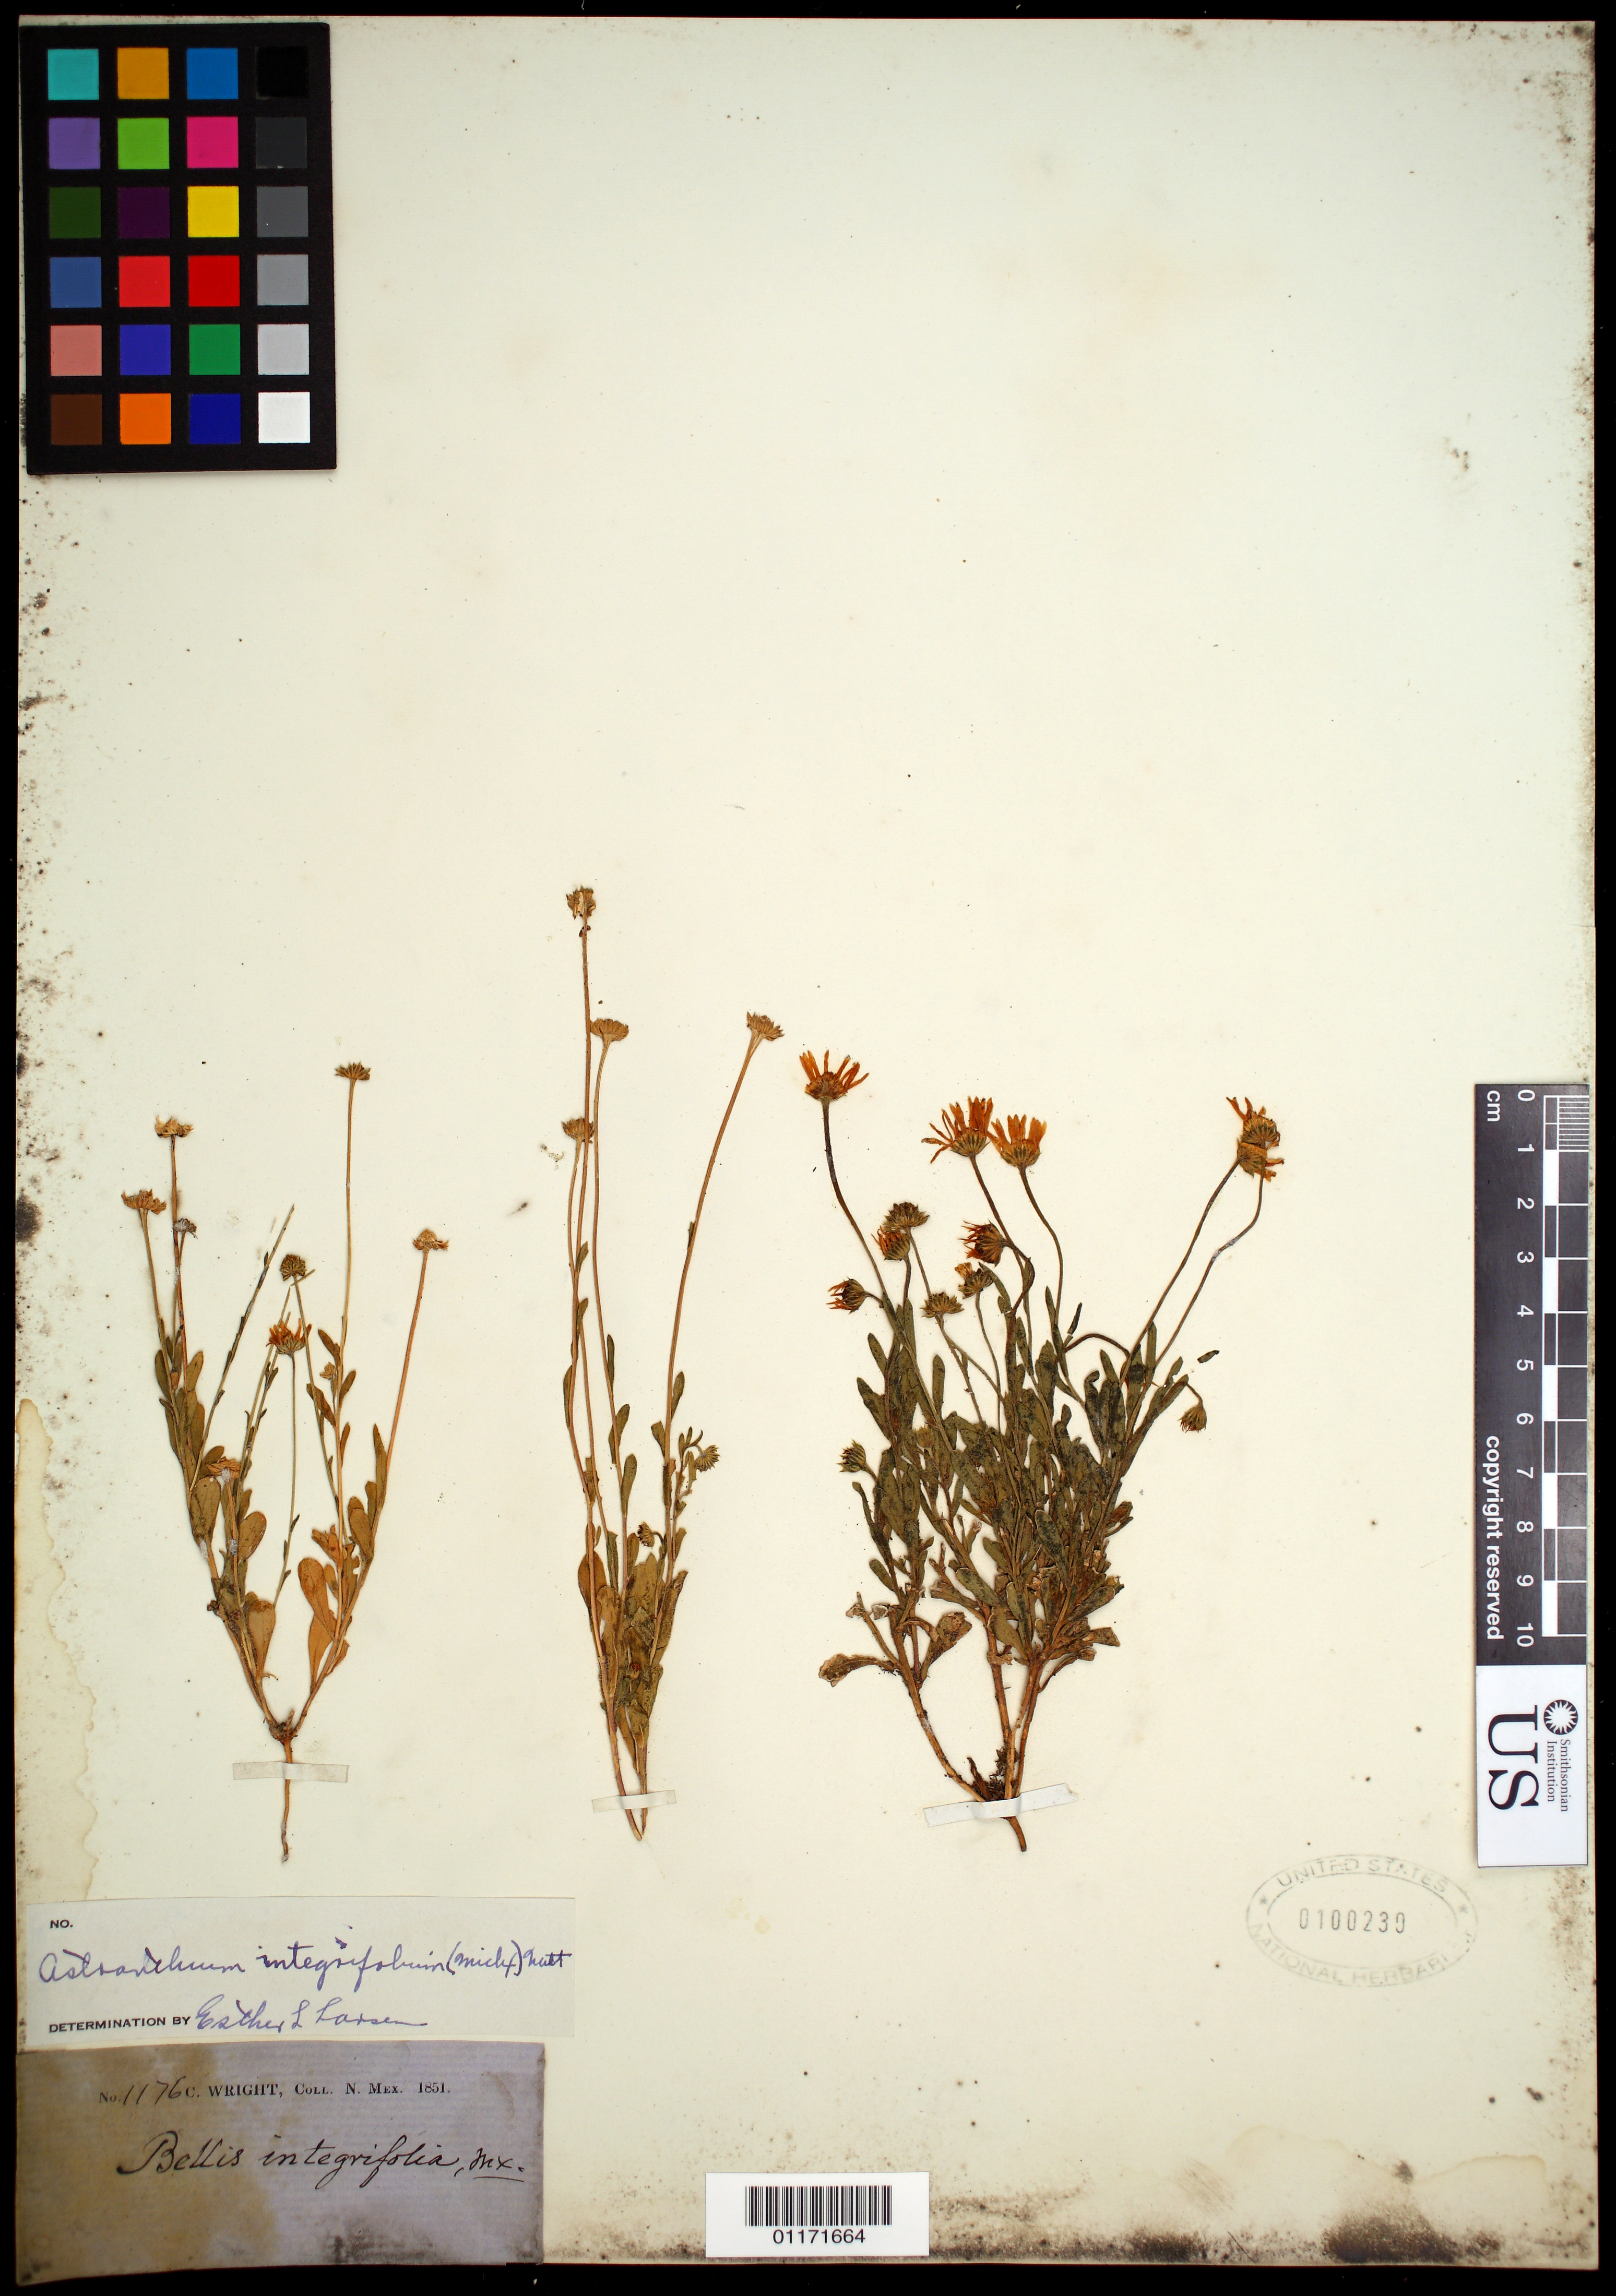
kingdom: Plantae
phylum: Tracheophyta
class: Magnoliopsida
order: Asterales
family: Asteraceae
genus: Astranthium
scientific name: Astranthium integrifolium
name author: (Michx.) Nutt.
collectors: C. Wright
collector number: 1176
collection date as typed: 1851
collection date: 1851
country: United States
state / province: New Mexico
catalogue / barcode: US 100230